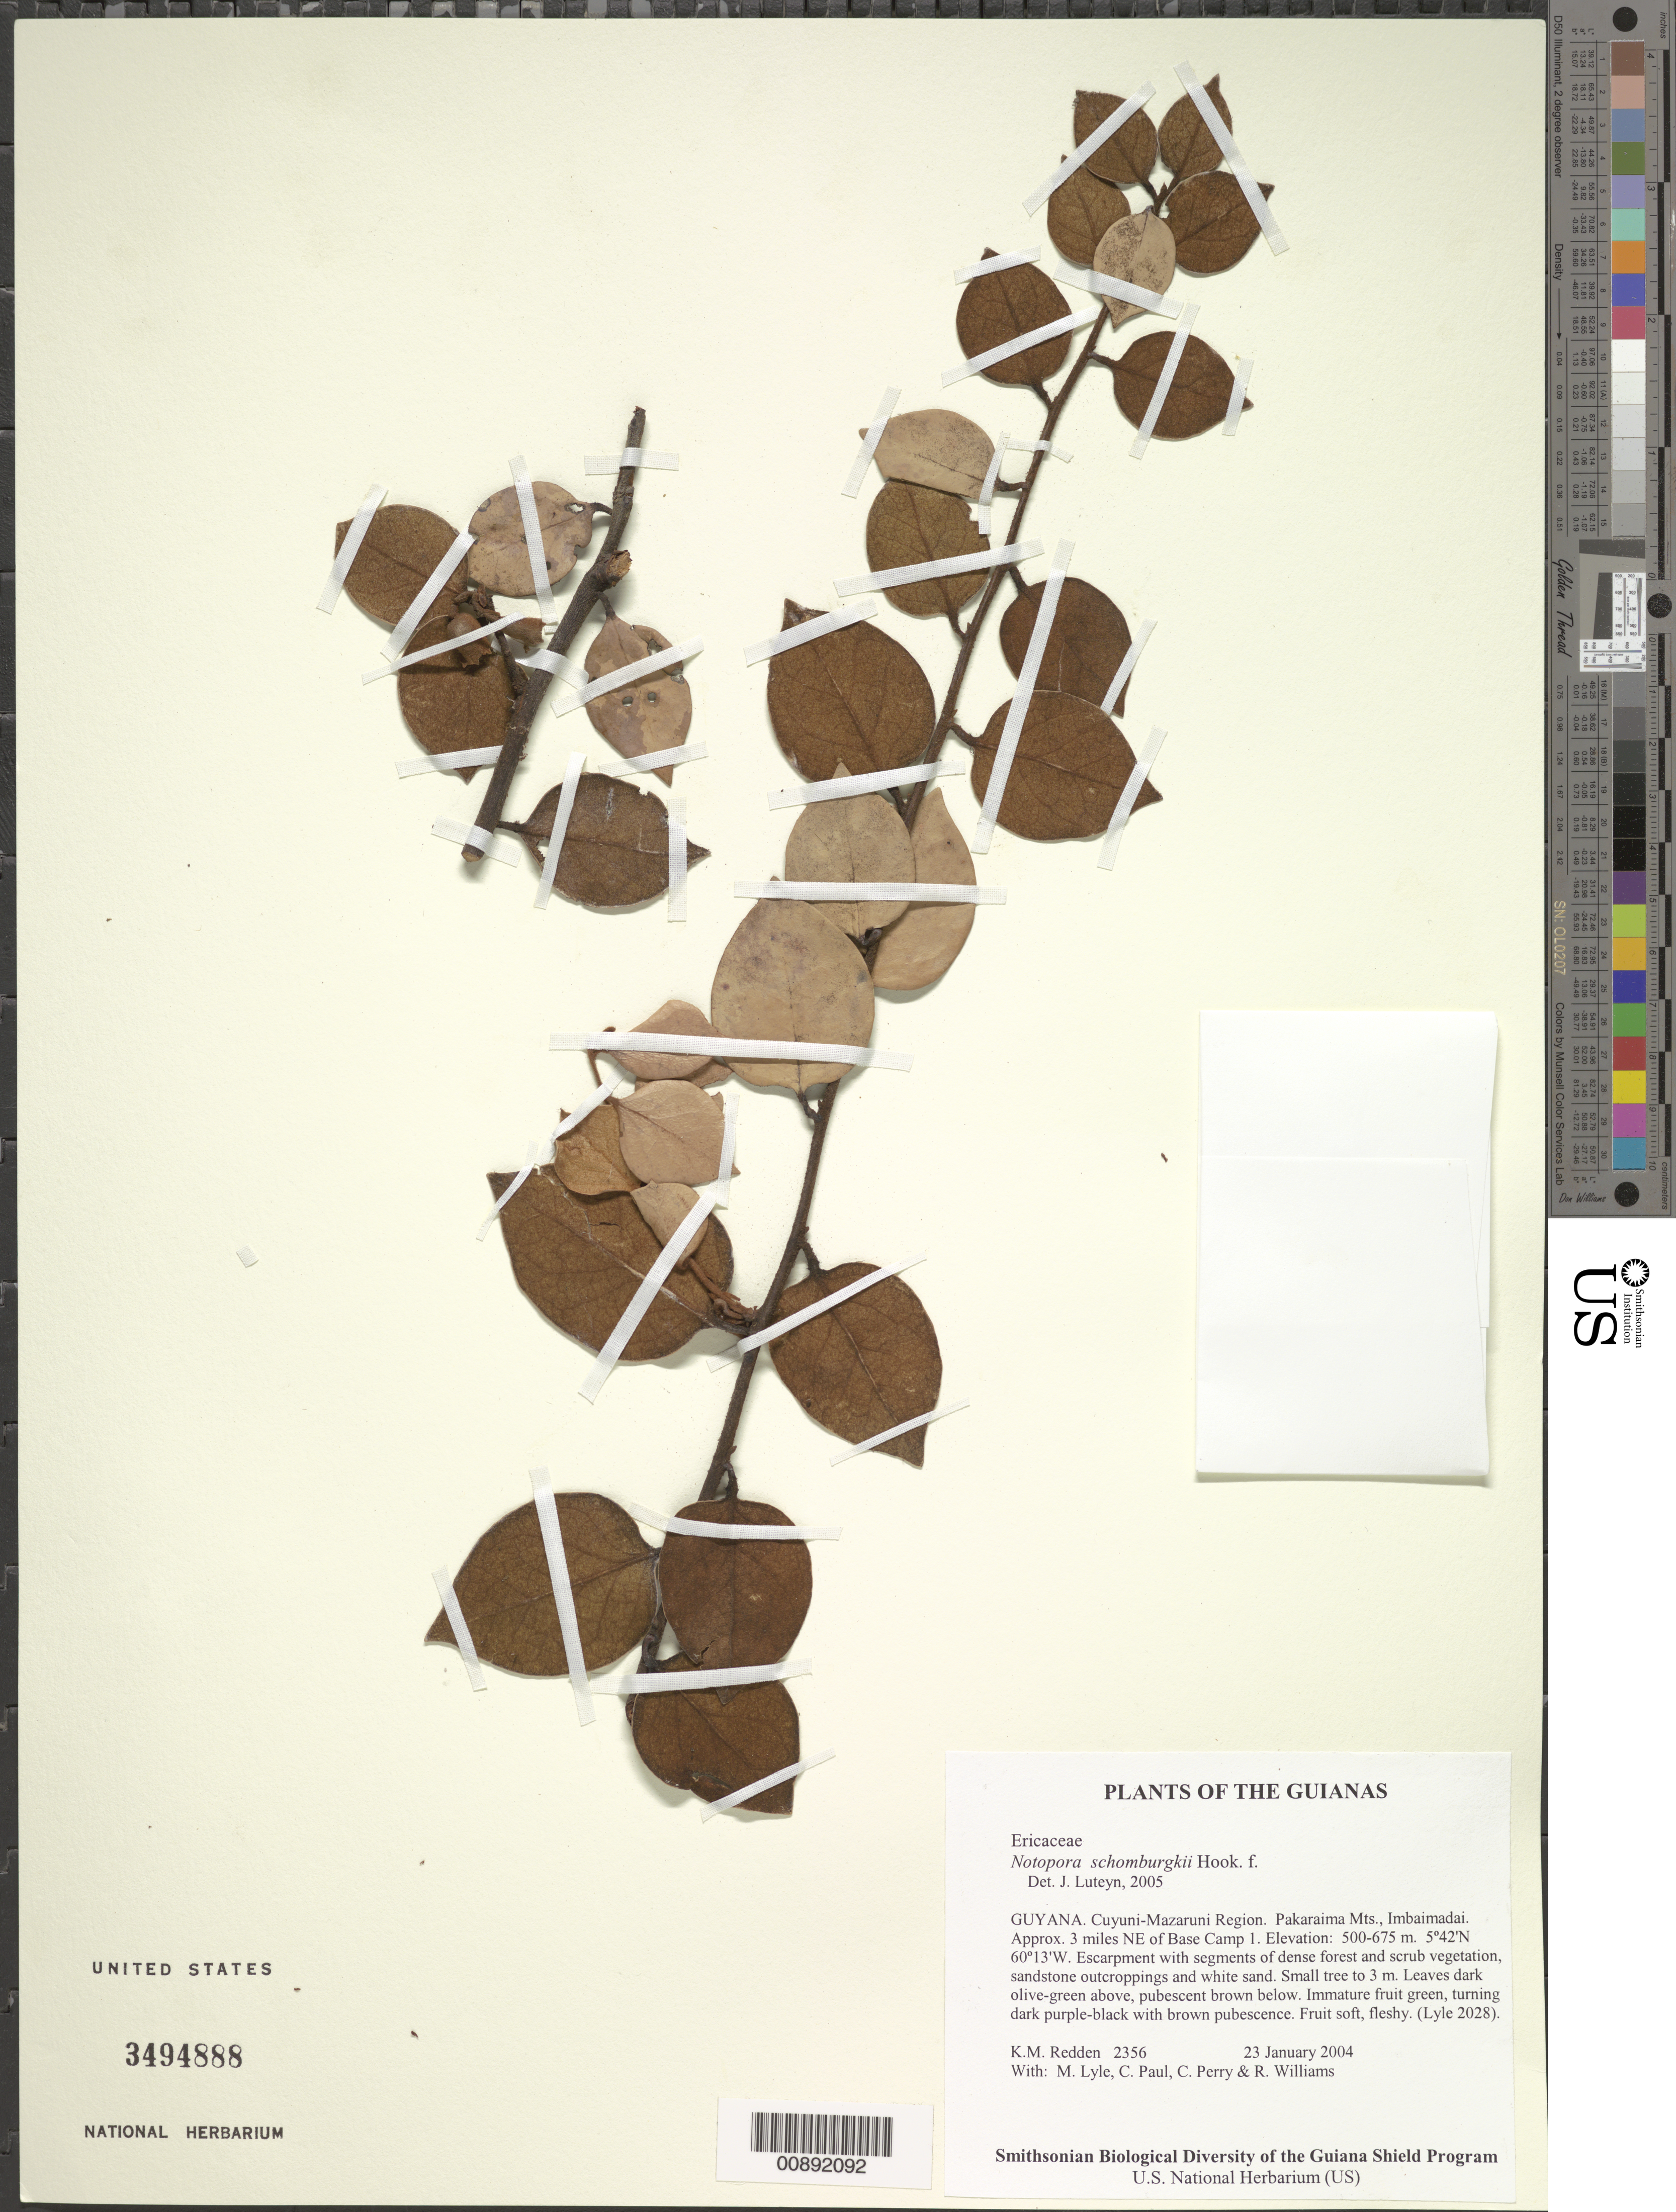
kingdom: Plantae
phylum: Tracheophyta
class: Magnoliopsida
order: Ericales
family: Ericaceae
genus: Notopora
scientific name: Notopora schomburgkii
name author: Hook. f.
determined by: Luteyn, J. L.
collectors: K. M. Redden, M. Lyle, C. Paul, C. Perry & R. Williams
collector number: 2356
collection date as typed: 23 January 2004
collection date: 2004-01-23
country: Guyana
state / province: Cuyuni-Mazaruni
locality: Pakaraima Mts., Imbaimadai. Approx. 3 miles NE of Base Camp 1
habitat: Escarpment with segments of dense forest and scrub vegetation, sandstone outcroppings and white sand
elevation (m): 500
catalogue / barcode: US 3494888